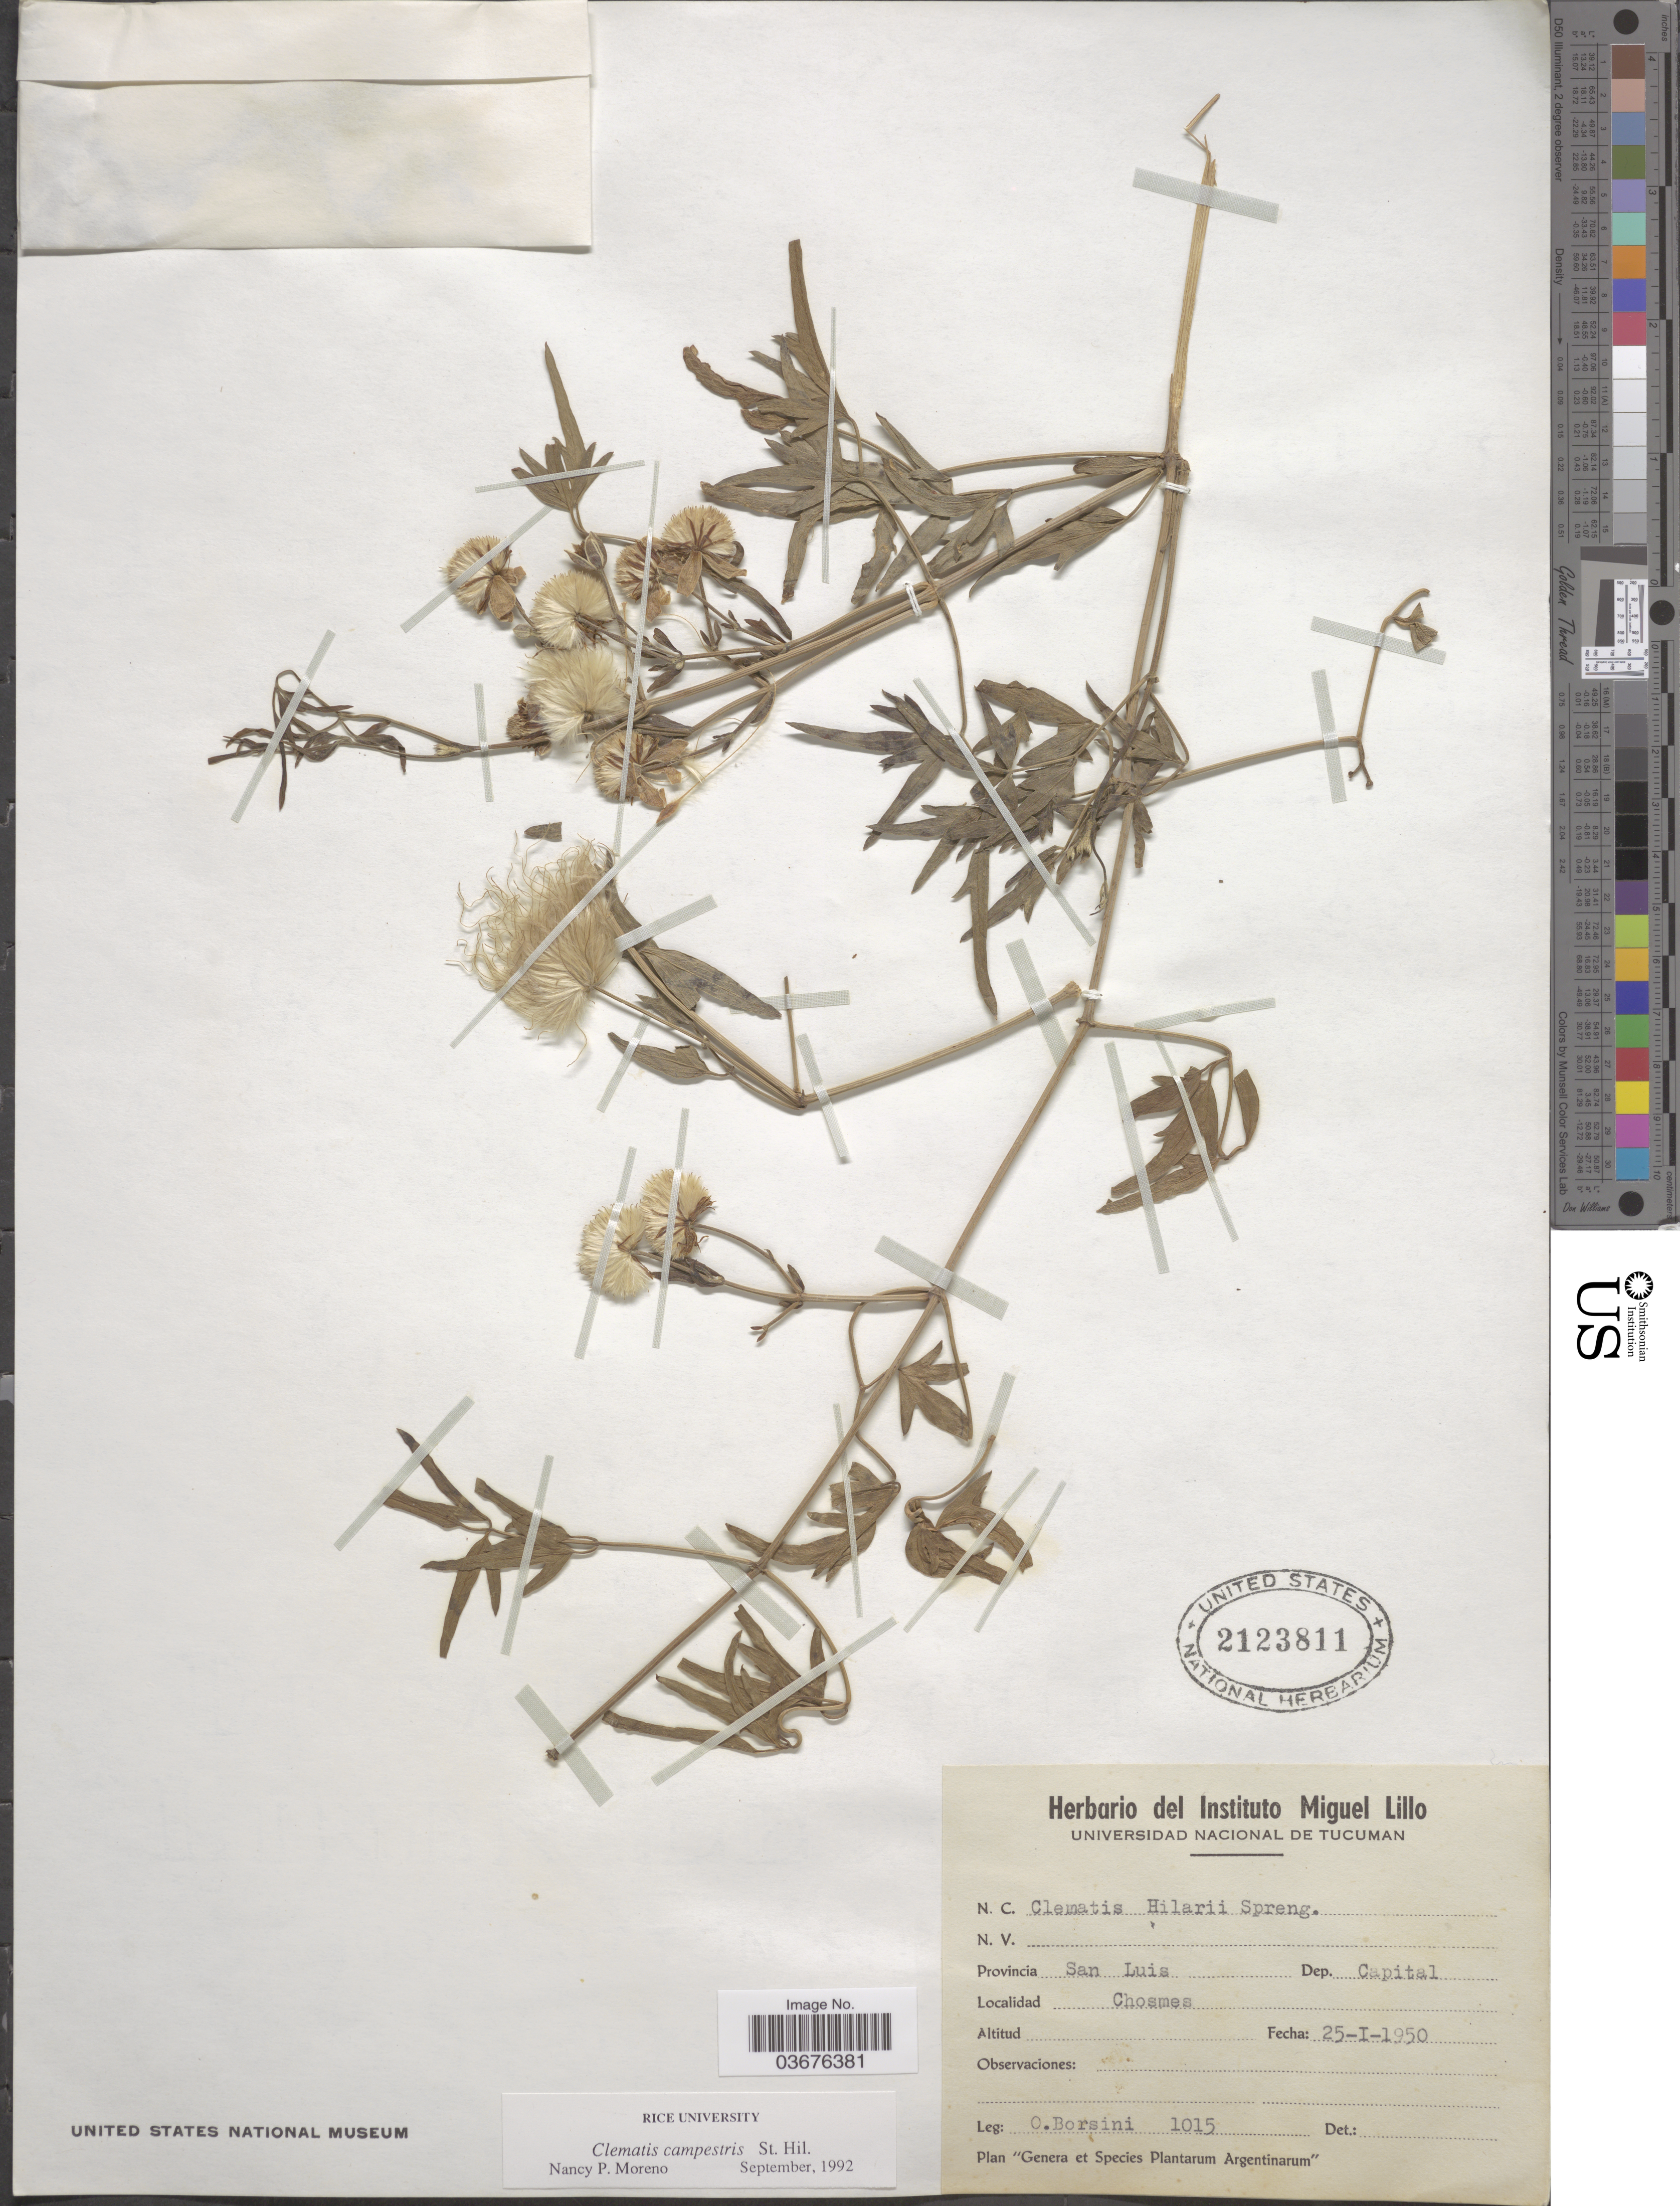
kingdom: Plantae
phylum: Tracheophyta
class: Magnoliopsida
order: Ranunculales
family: Ranunculaceae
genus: Clematis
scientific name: Clematis campestris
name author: A. St.-Hil.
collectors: O. H. Borsini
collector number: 1015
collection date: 1950-01-25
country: Argentina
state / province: San Luis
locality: Dep. Capital. Chosmes.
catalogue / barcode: US 2123811